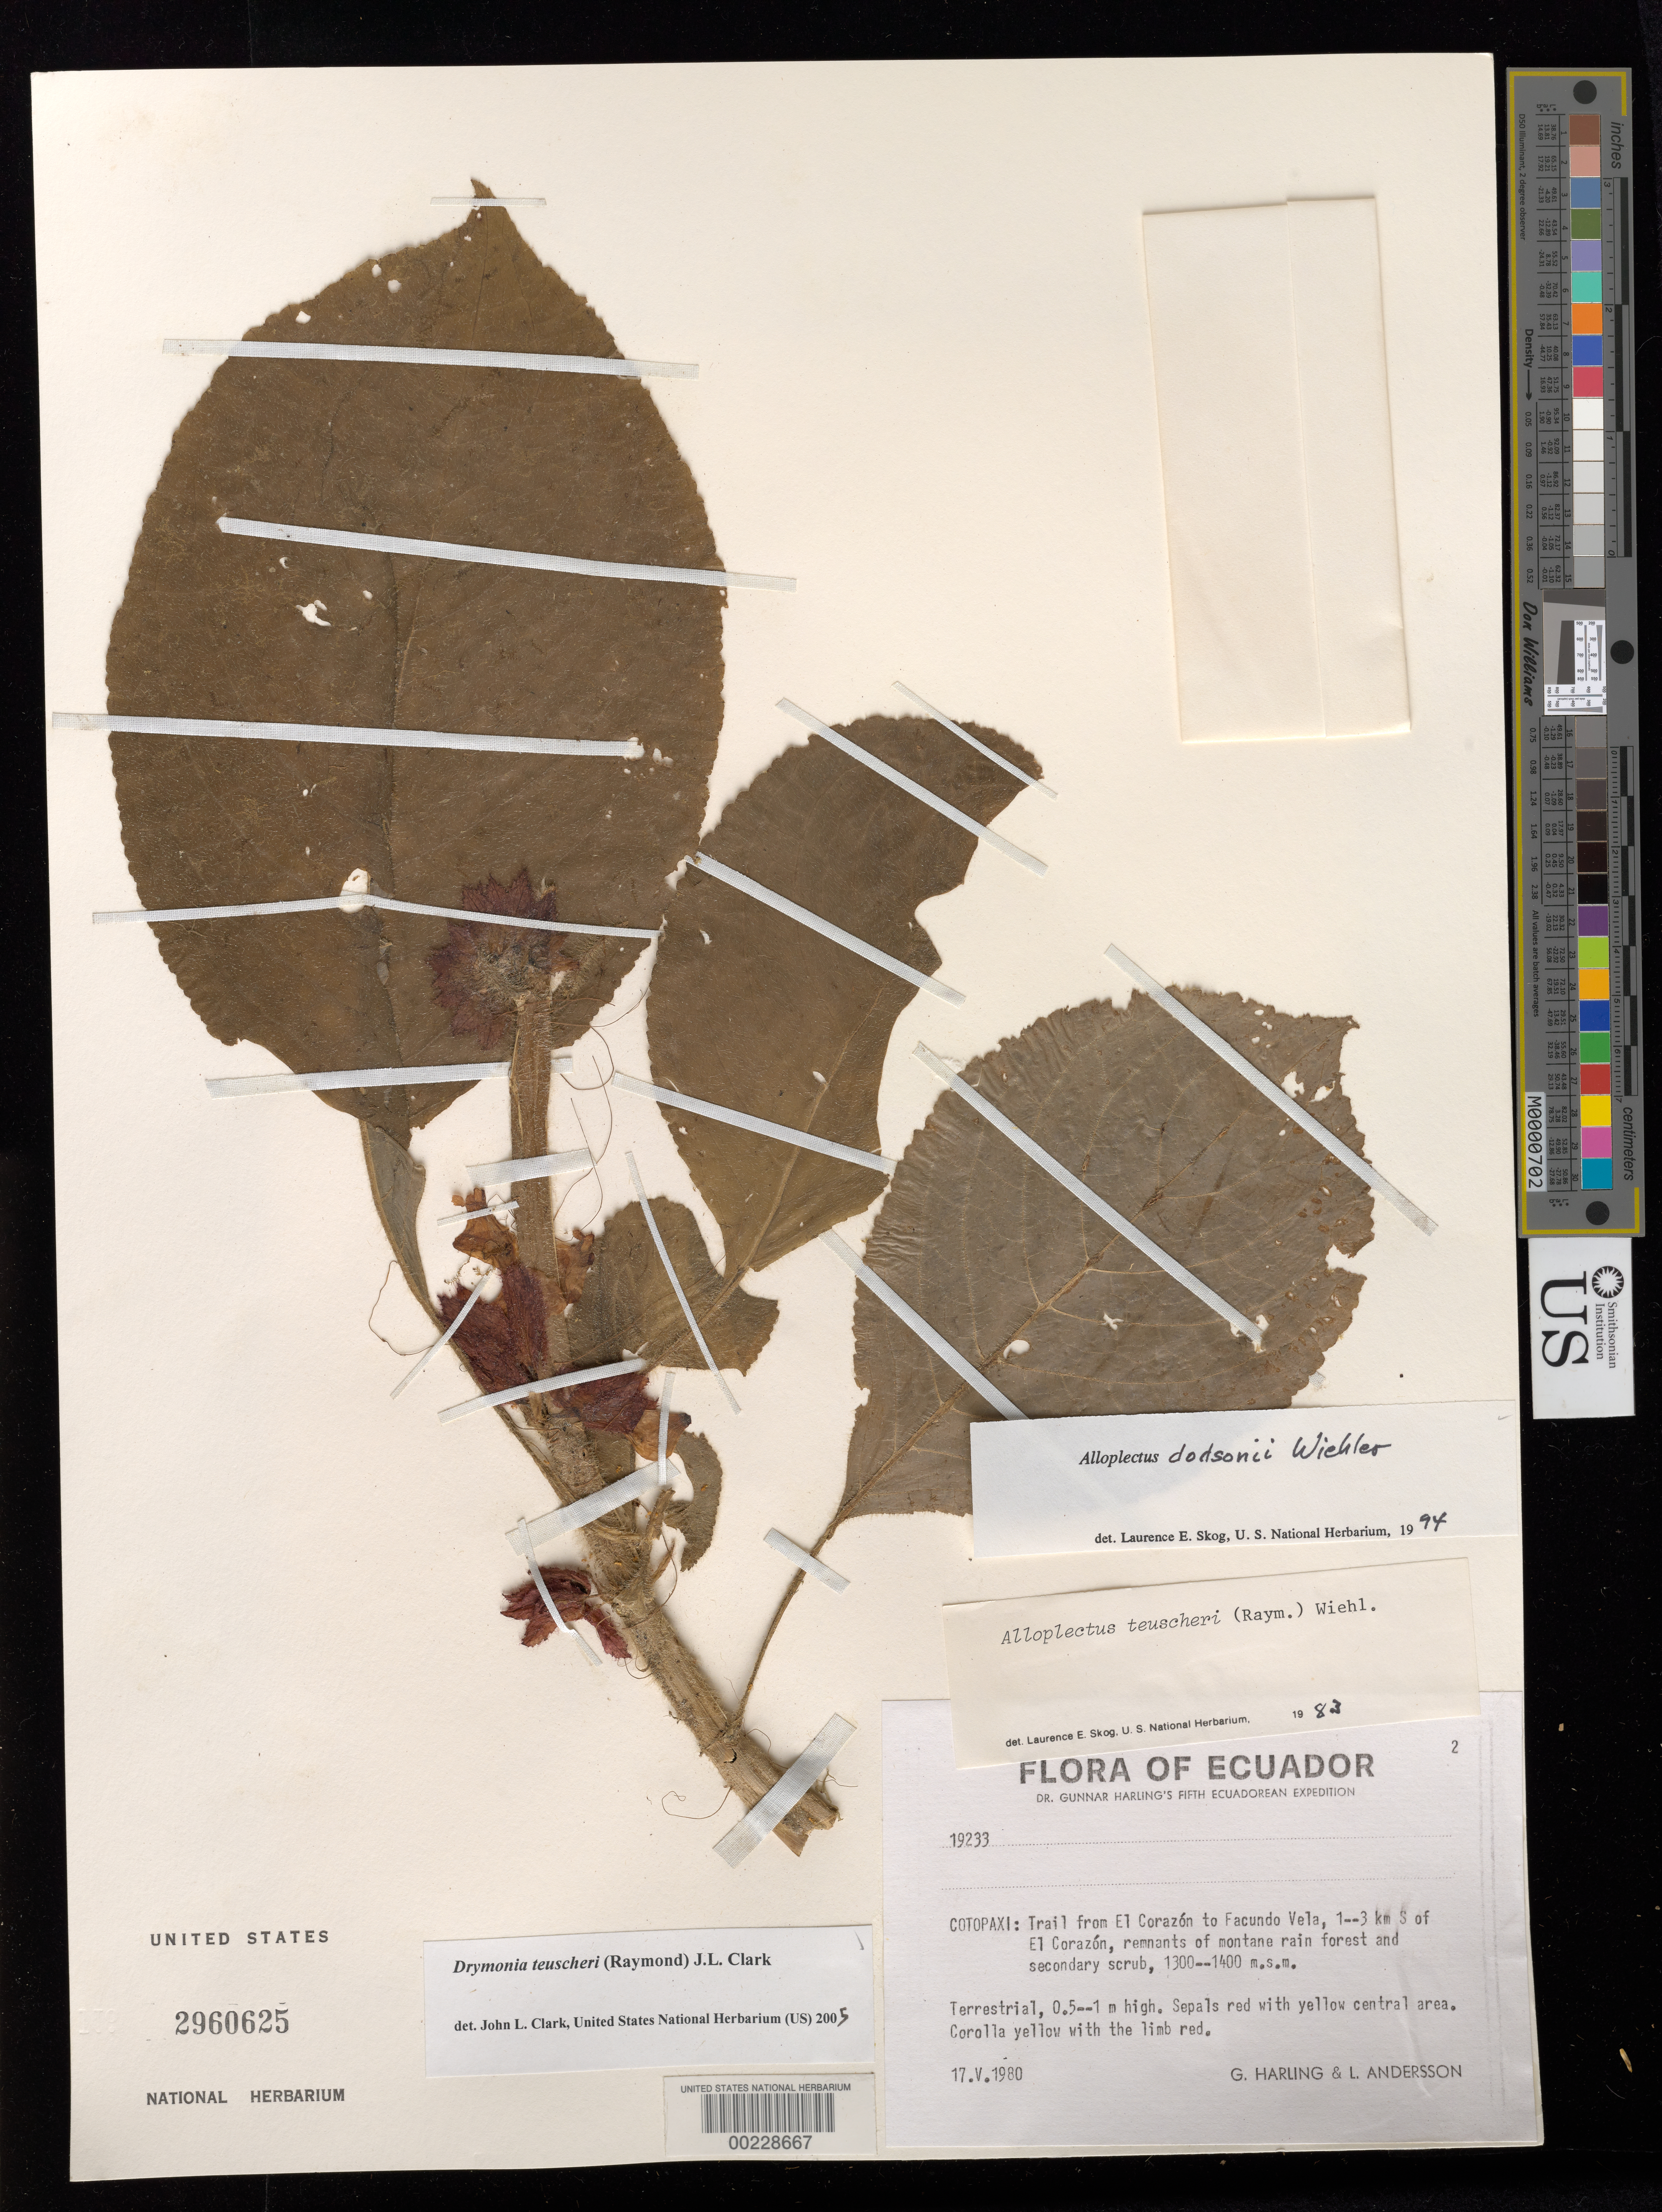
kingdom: Plantae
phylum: Tracheophyta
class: Magnoliopsida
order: Lamiales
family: Gesneriaceae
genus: Drymonia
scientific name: Drymonia teuscheri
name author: (Raymond) J.L. Clark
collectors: G. Harling & L. Andersson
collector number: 19233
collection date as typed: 17 May 1980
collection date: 1980-05-17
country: Ecuador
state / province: Cotopaxi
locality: Trail from El Corazón to Facundo Vela, 1-3 km S of El Corazón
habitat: Remnants of montane rain forest and secondary scrub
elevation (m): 1300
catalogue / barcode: US 2960625